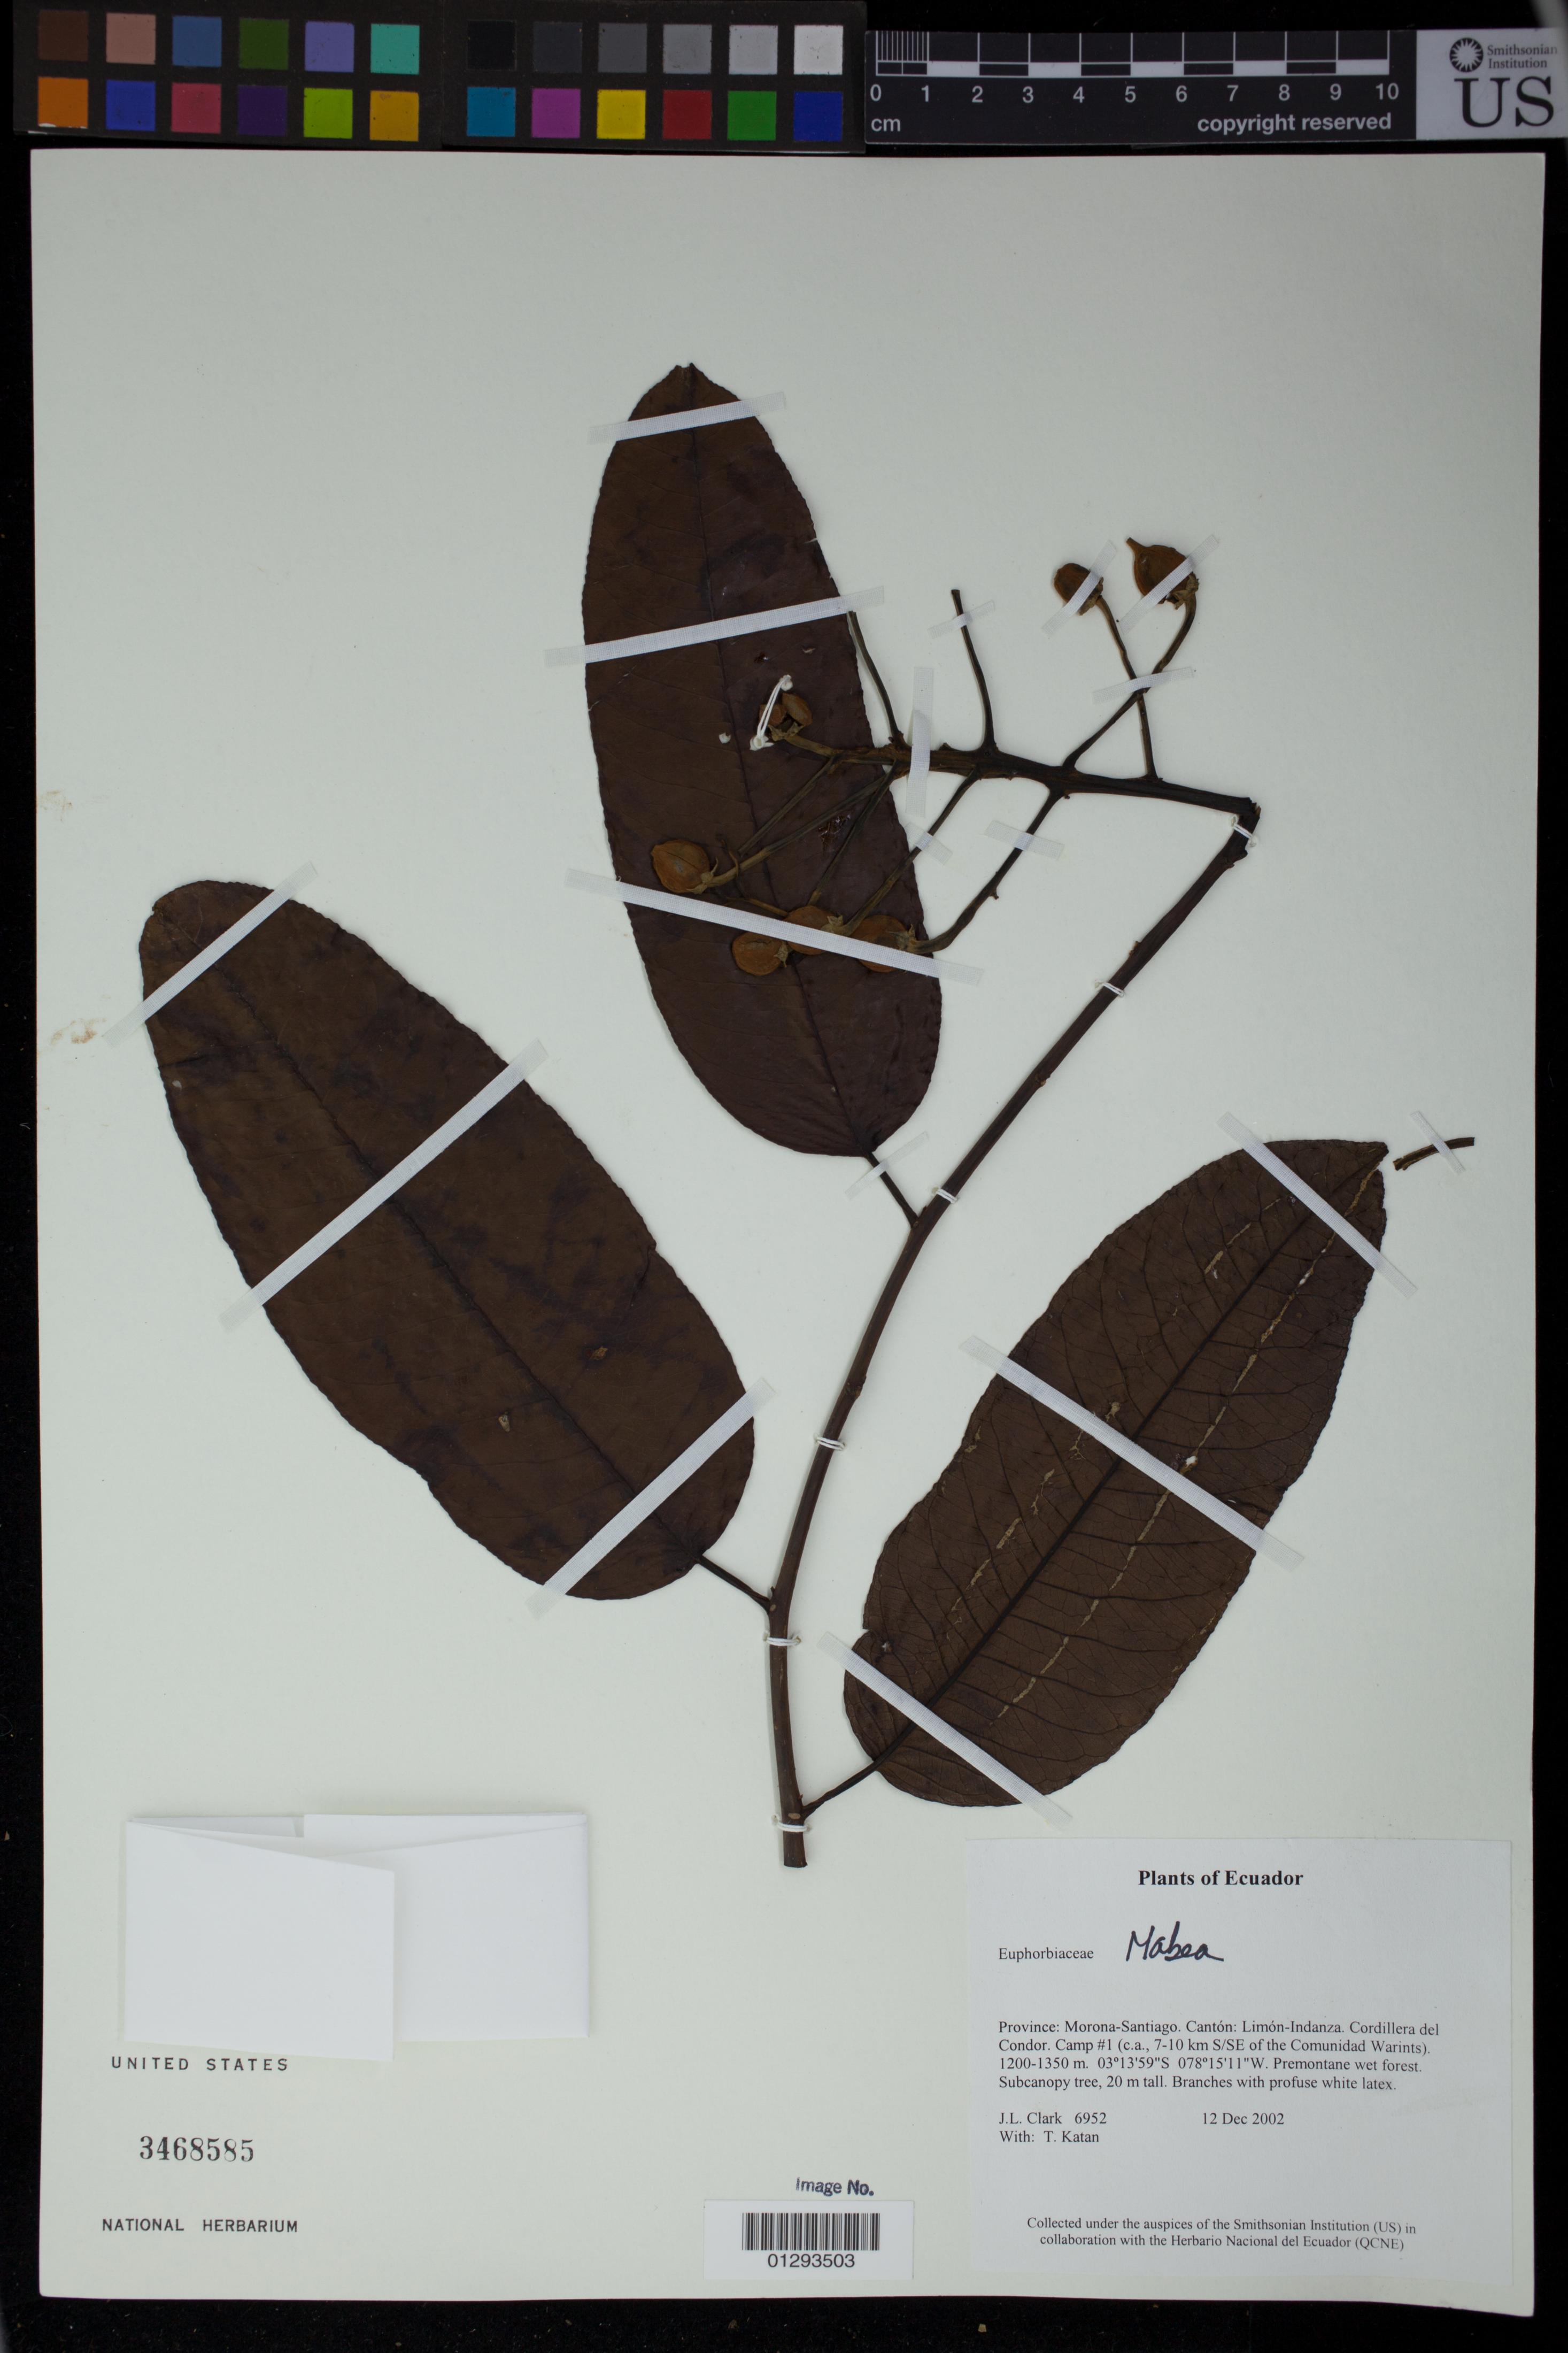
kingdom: Plantae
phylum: Tracheophyta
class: Magnoliopsida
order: Malpighiales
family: Euphorbiaceae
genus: Mabea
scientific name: Mabea sp.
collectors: J. L. Clark & T. Katan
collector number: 6952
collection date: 2002-12-12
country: Ecuador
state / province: Morona-Santiago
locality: Canton: Limon-Indanza. Cordillera del Condor. Camp#1 (c.a., 7-10 km S/SE of the Comunidad Warints)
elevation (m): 1200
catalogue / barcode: US 3468585